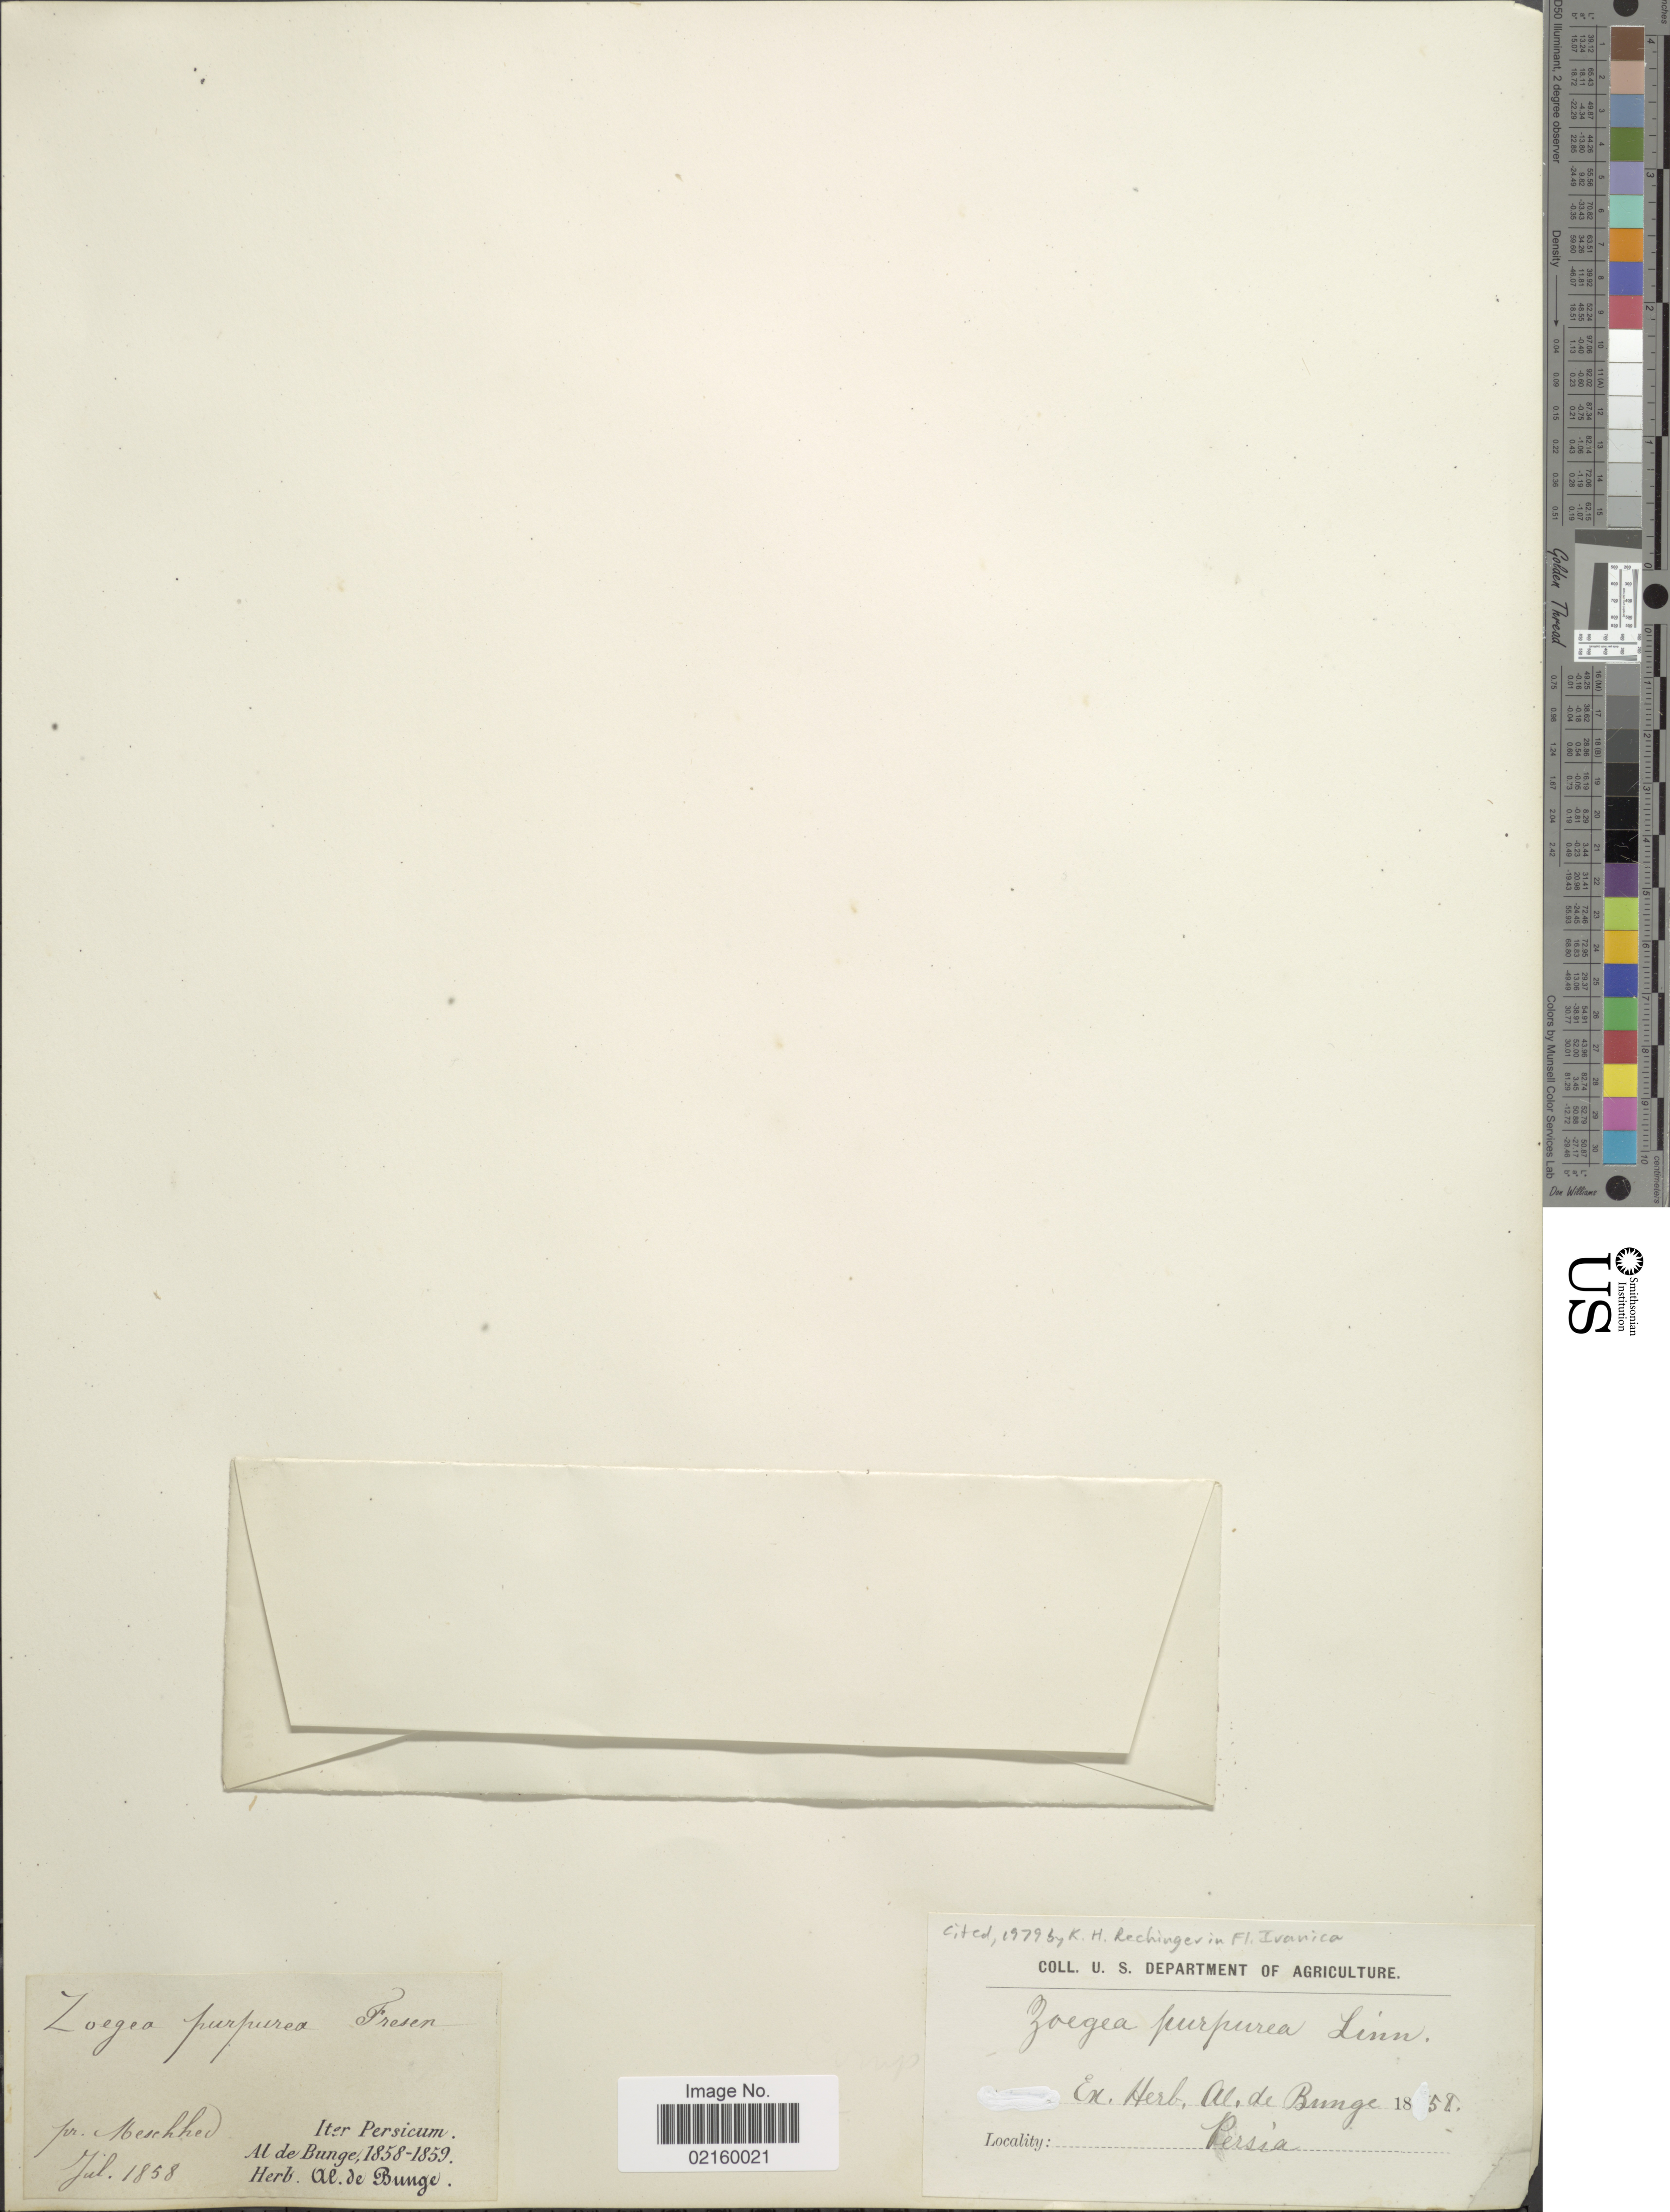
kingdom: Plantae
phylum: Tracheophyta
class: Magnoliopsida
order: Asterales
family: Asteraceae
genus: Zoegea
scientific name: Zoegea purpurea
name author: Fresen. in DC.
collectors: A. de Bunge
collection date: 1858-07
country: Iran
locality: Persicum, Pr. Meschhed [interpreted]